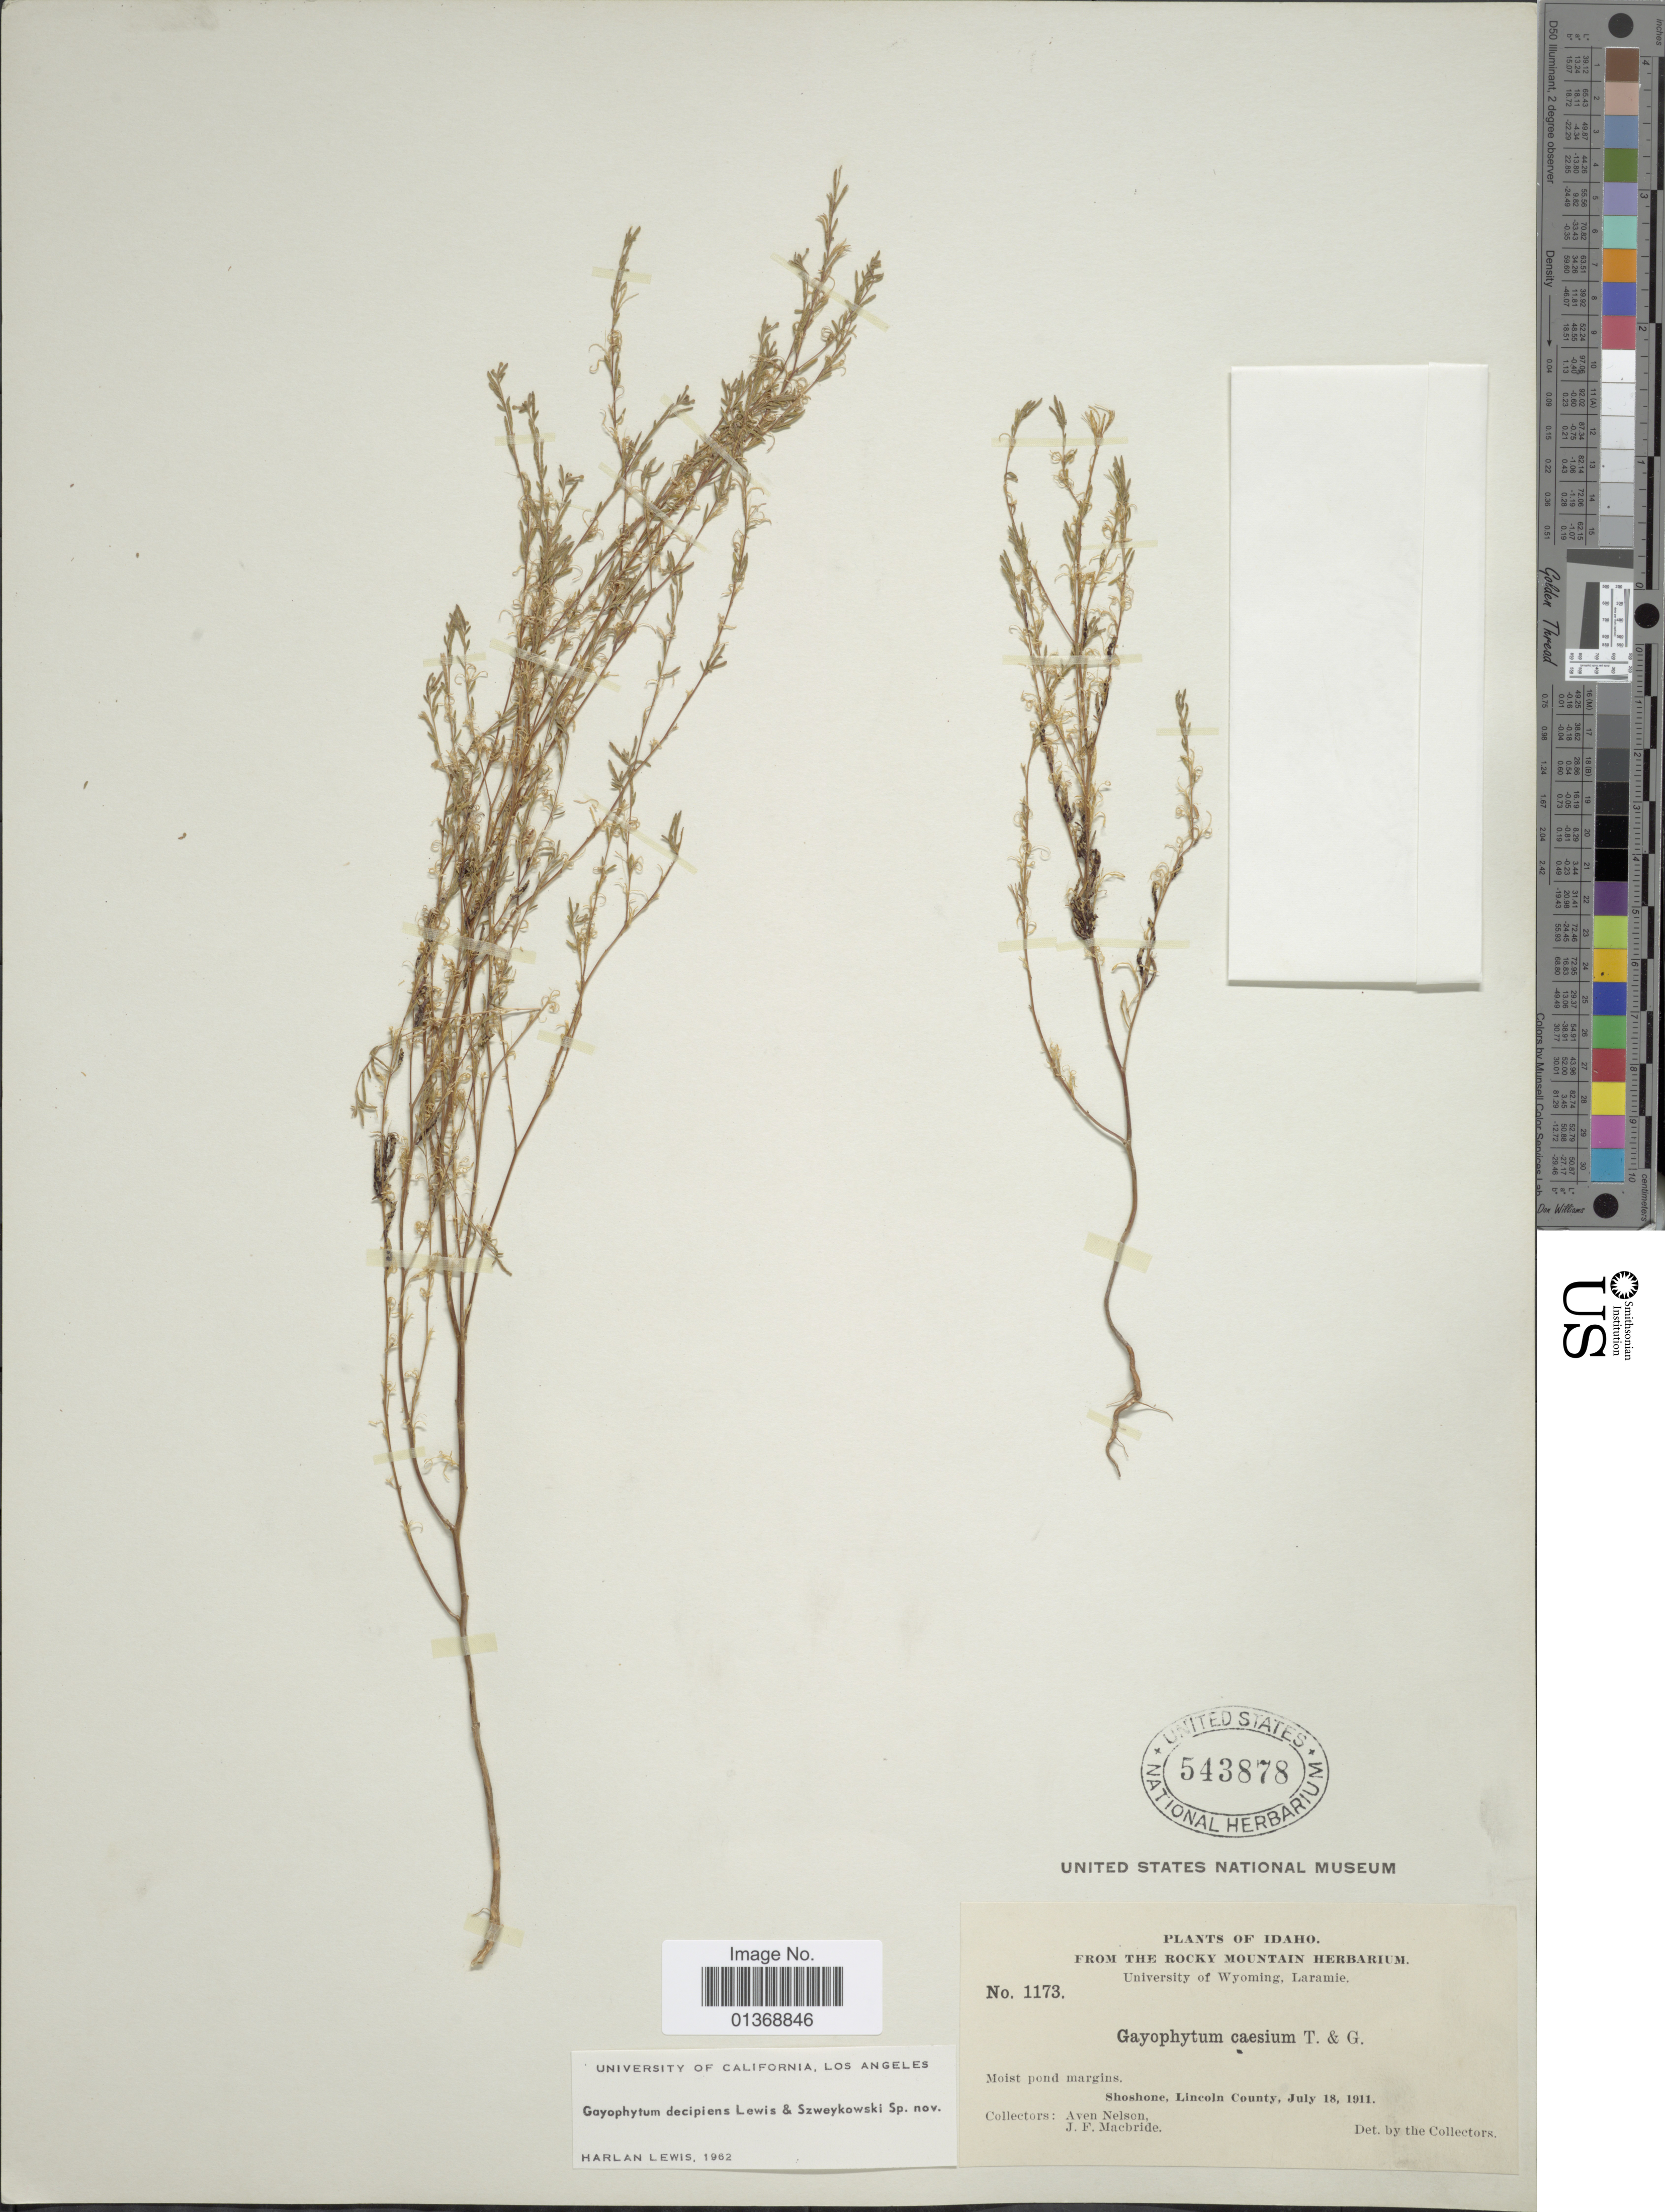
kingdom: Plantae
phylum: Tracheophyta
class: Magnoliopsida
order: Myrtales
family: Onagraceae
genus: Gayophytum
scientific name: Gayophytum decipiens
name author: F. H. Lewis & Szweyk.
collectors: A. Nelson & J. F. Macbride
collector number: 1173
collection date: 1911-07-18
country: United States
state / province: Idaho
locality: Shoshone, Lincoln County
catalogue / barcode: US 543878